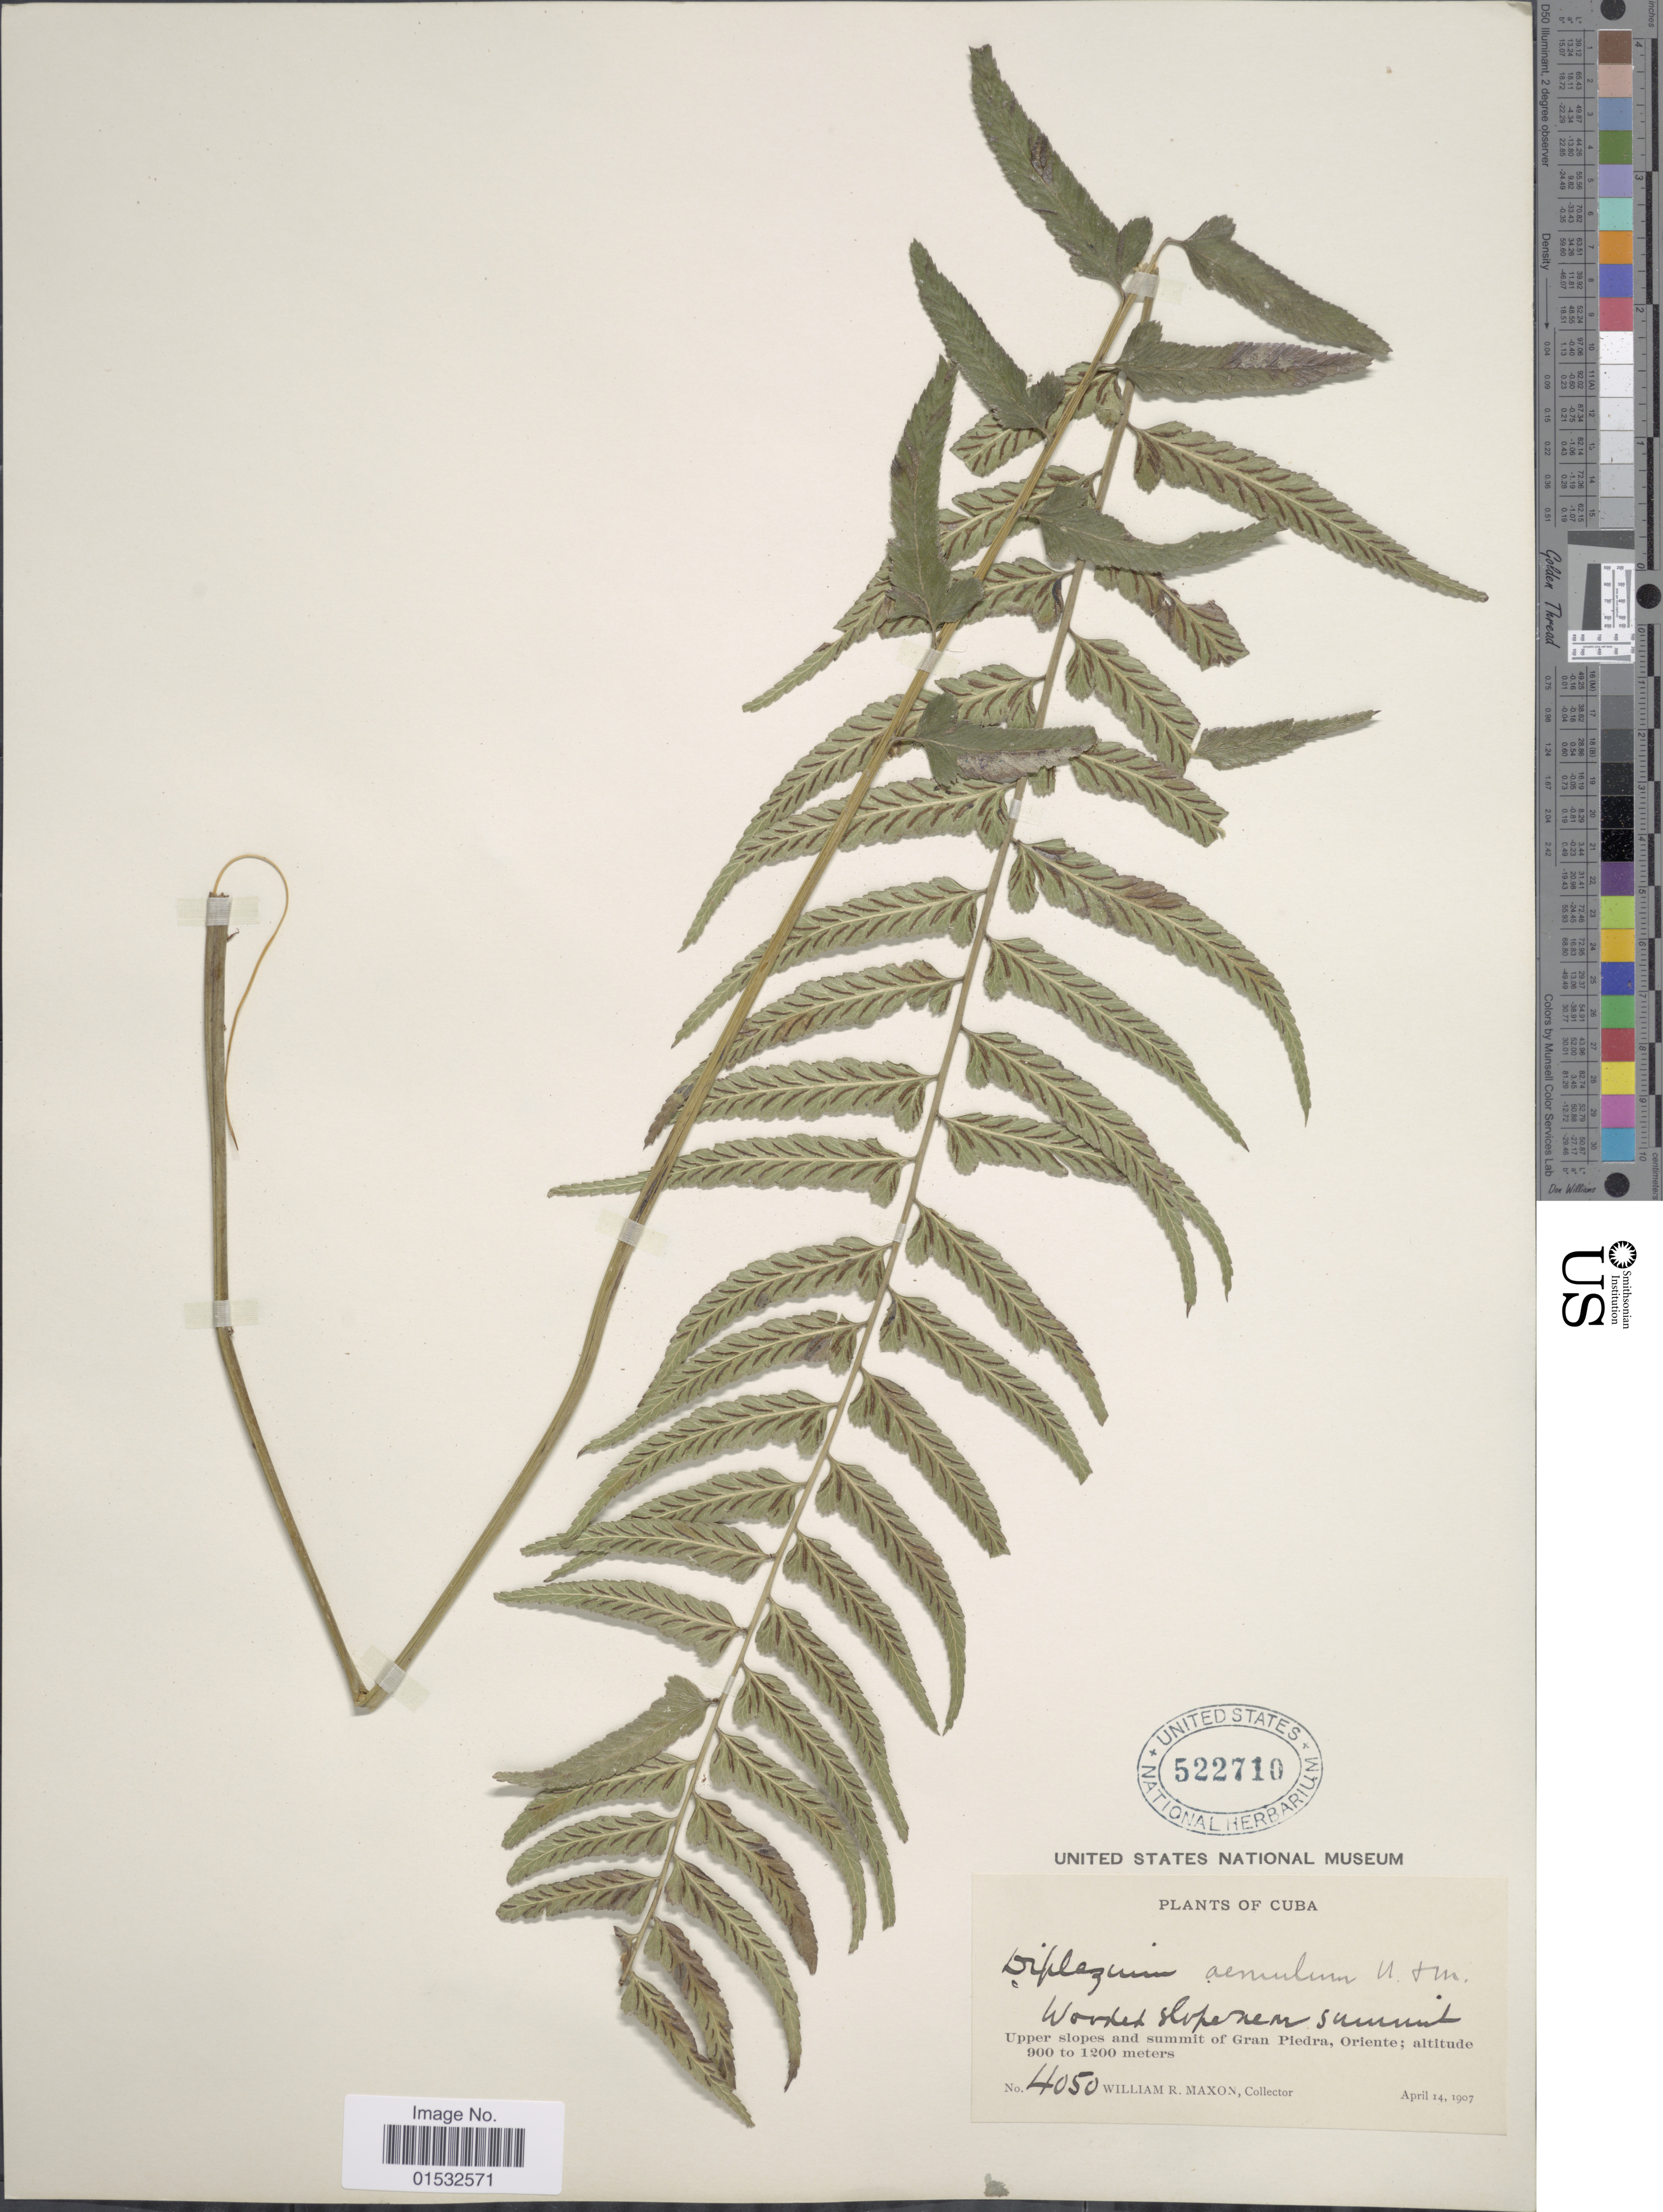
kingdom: Plantae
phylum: Tracheophyta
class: Polypodiopsida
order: Polypodiales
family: Athyriaceae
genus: Diplazium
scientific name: Diplazium unilobum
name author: (Poir.) Hieron.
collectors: W. R. Maxon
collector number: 4050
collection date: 1907-04-14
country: Cuba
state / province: Oriente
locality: Upper slopes and summit of Gran Piedra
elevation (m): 900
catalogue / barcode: US 522710